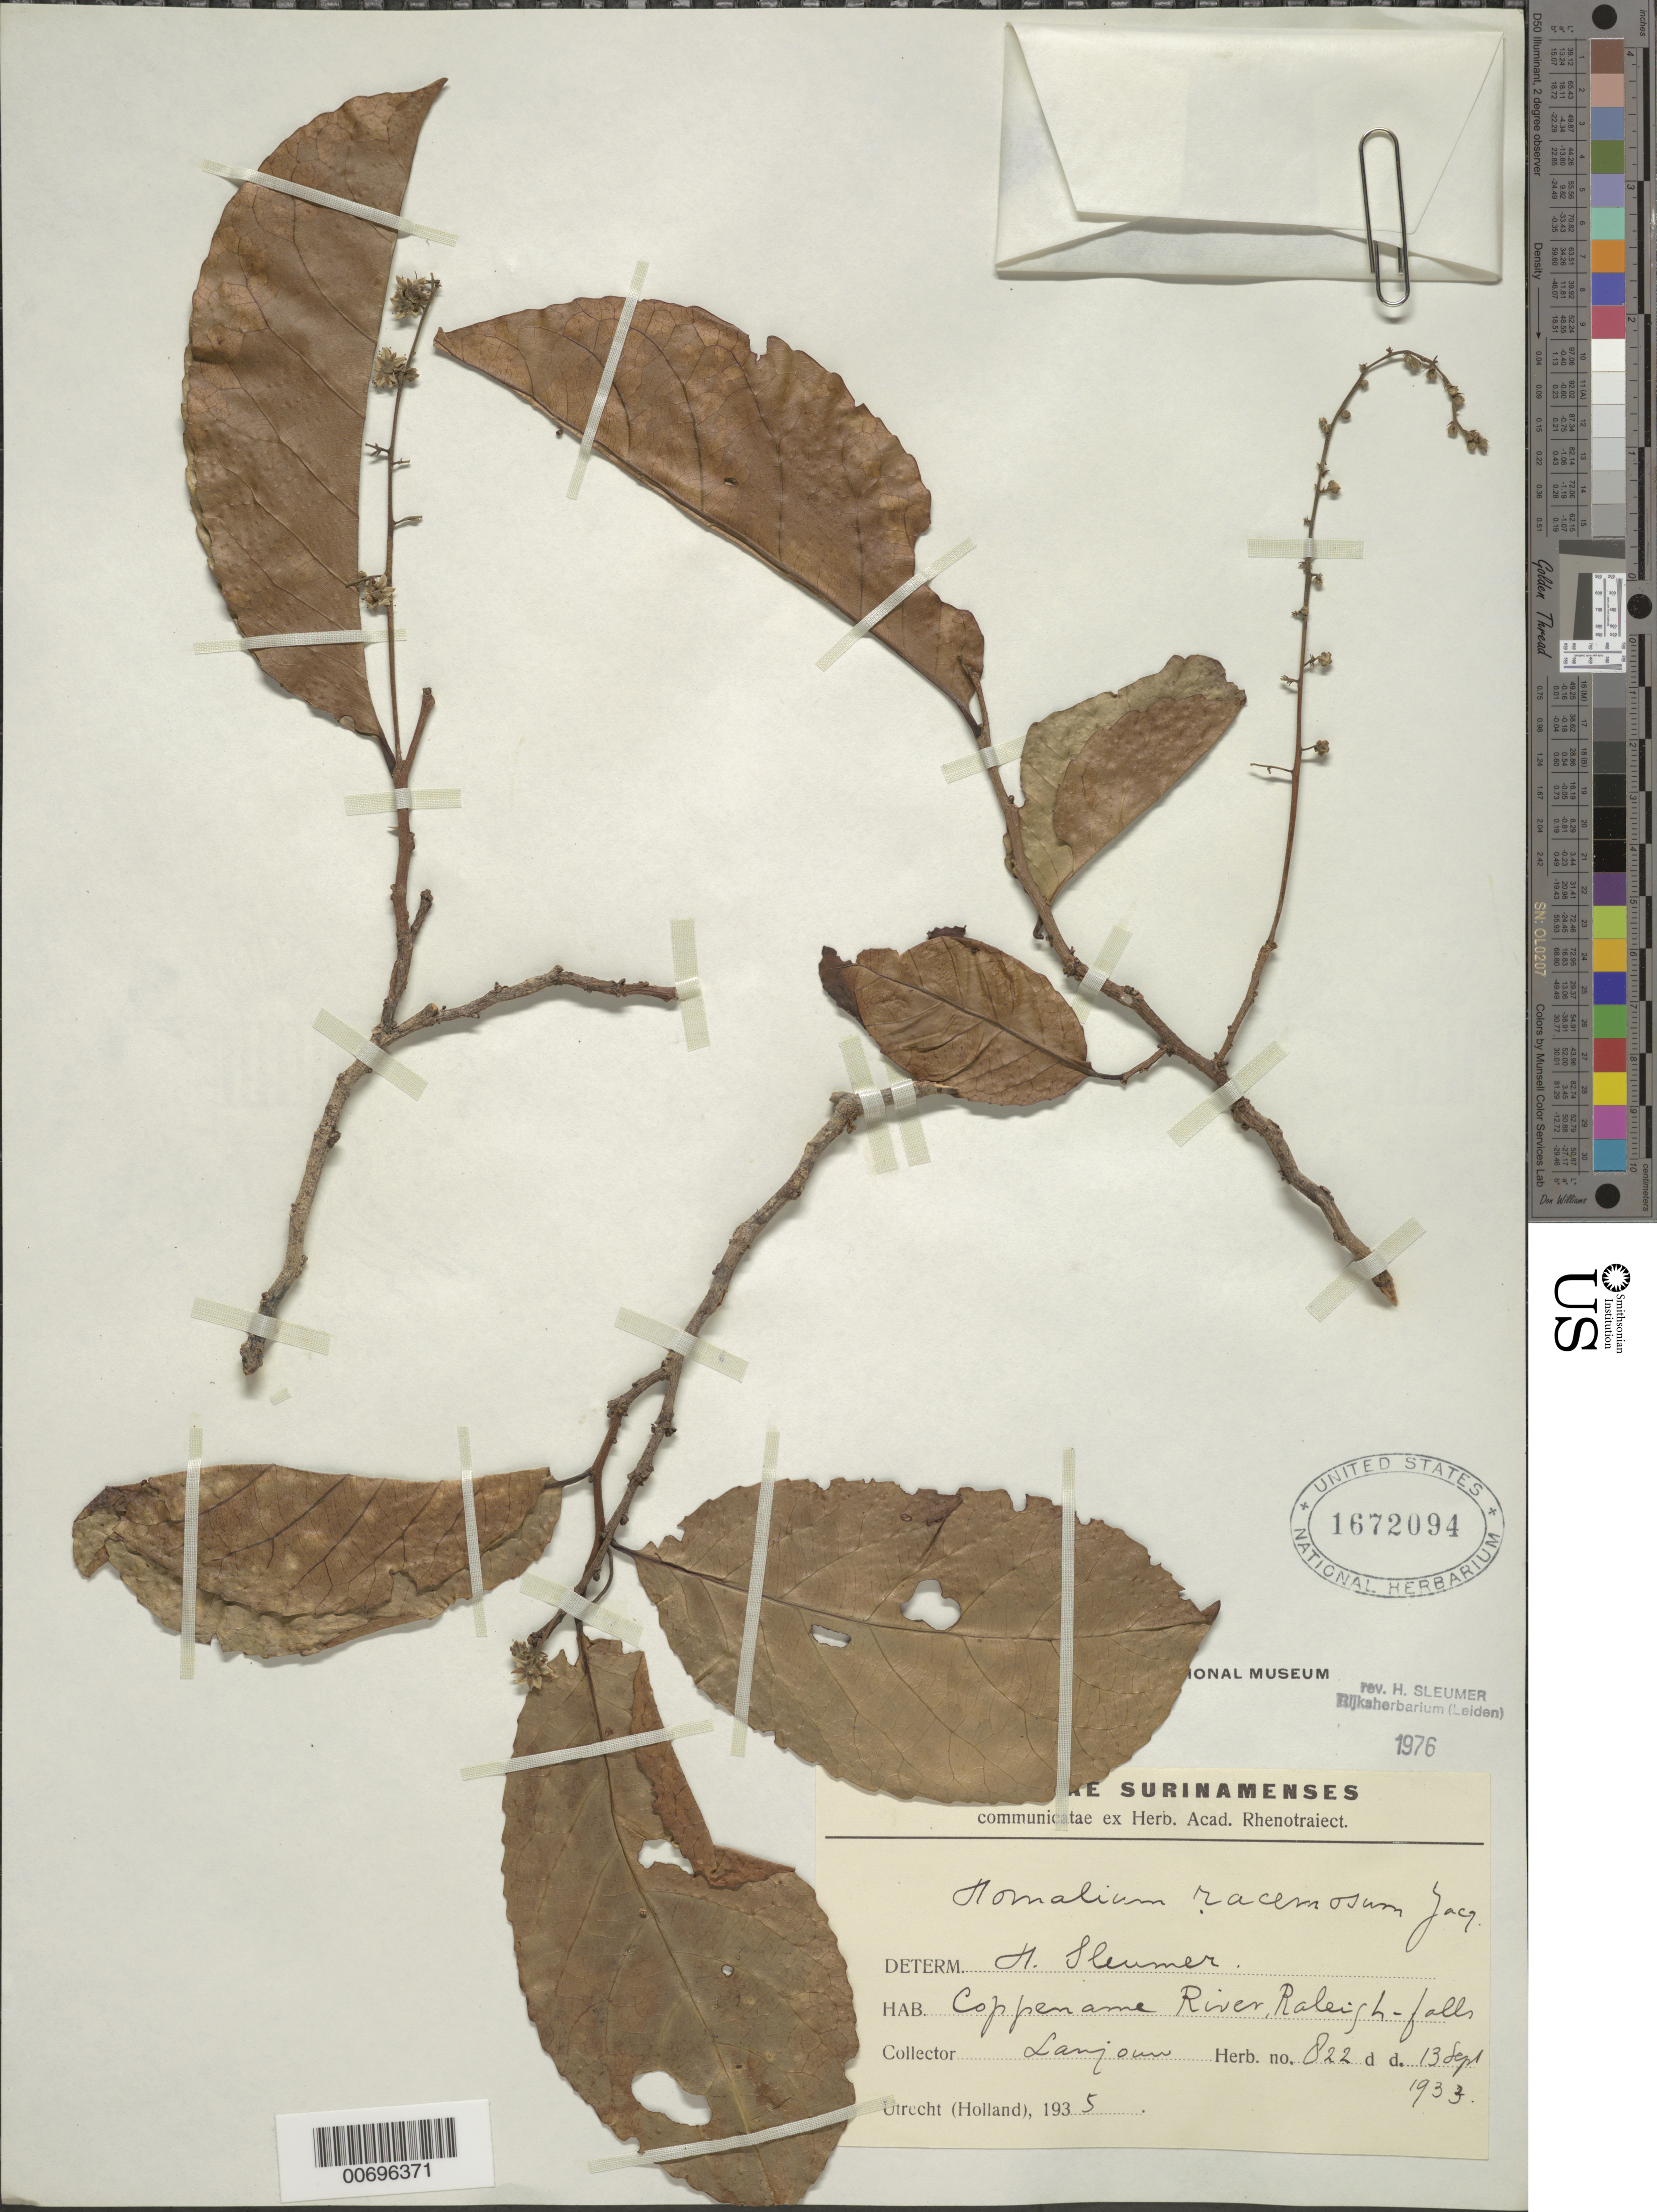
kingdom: Plantae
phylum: Tracheophyta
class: Magnoliopsida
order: Malpighiales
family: Salicaceae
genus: Homalium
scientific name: Homalium racemosum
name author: Jacq.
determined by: Sleumer, H. O.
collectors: J. Lanjouw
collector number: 822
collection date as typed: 13-Sep-33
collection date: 1933-09-13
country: Suriname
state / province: Saramacca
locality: Coppename R., near Raleigh Falls, Voltzberg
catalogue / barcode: US 1672094